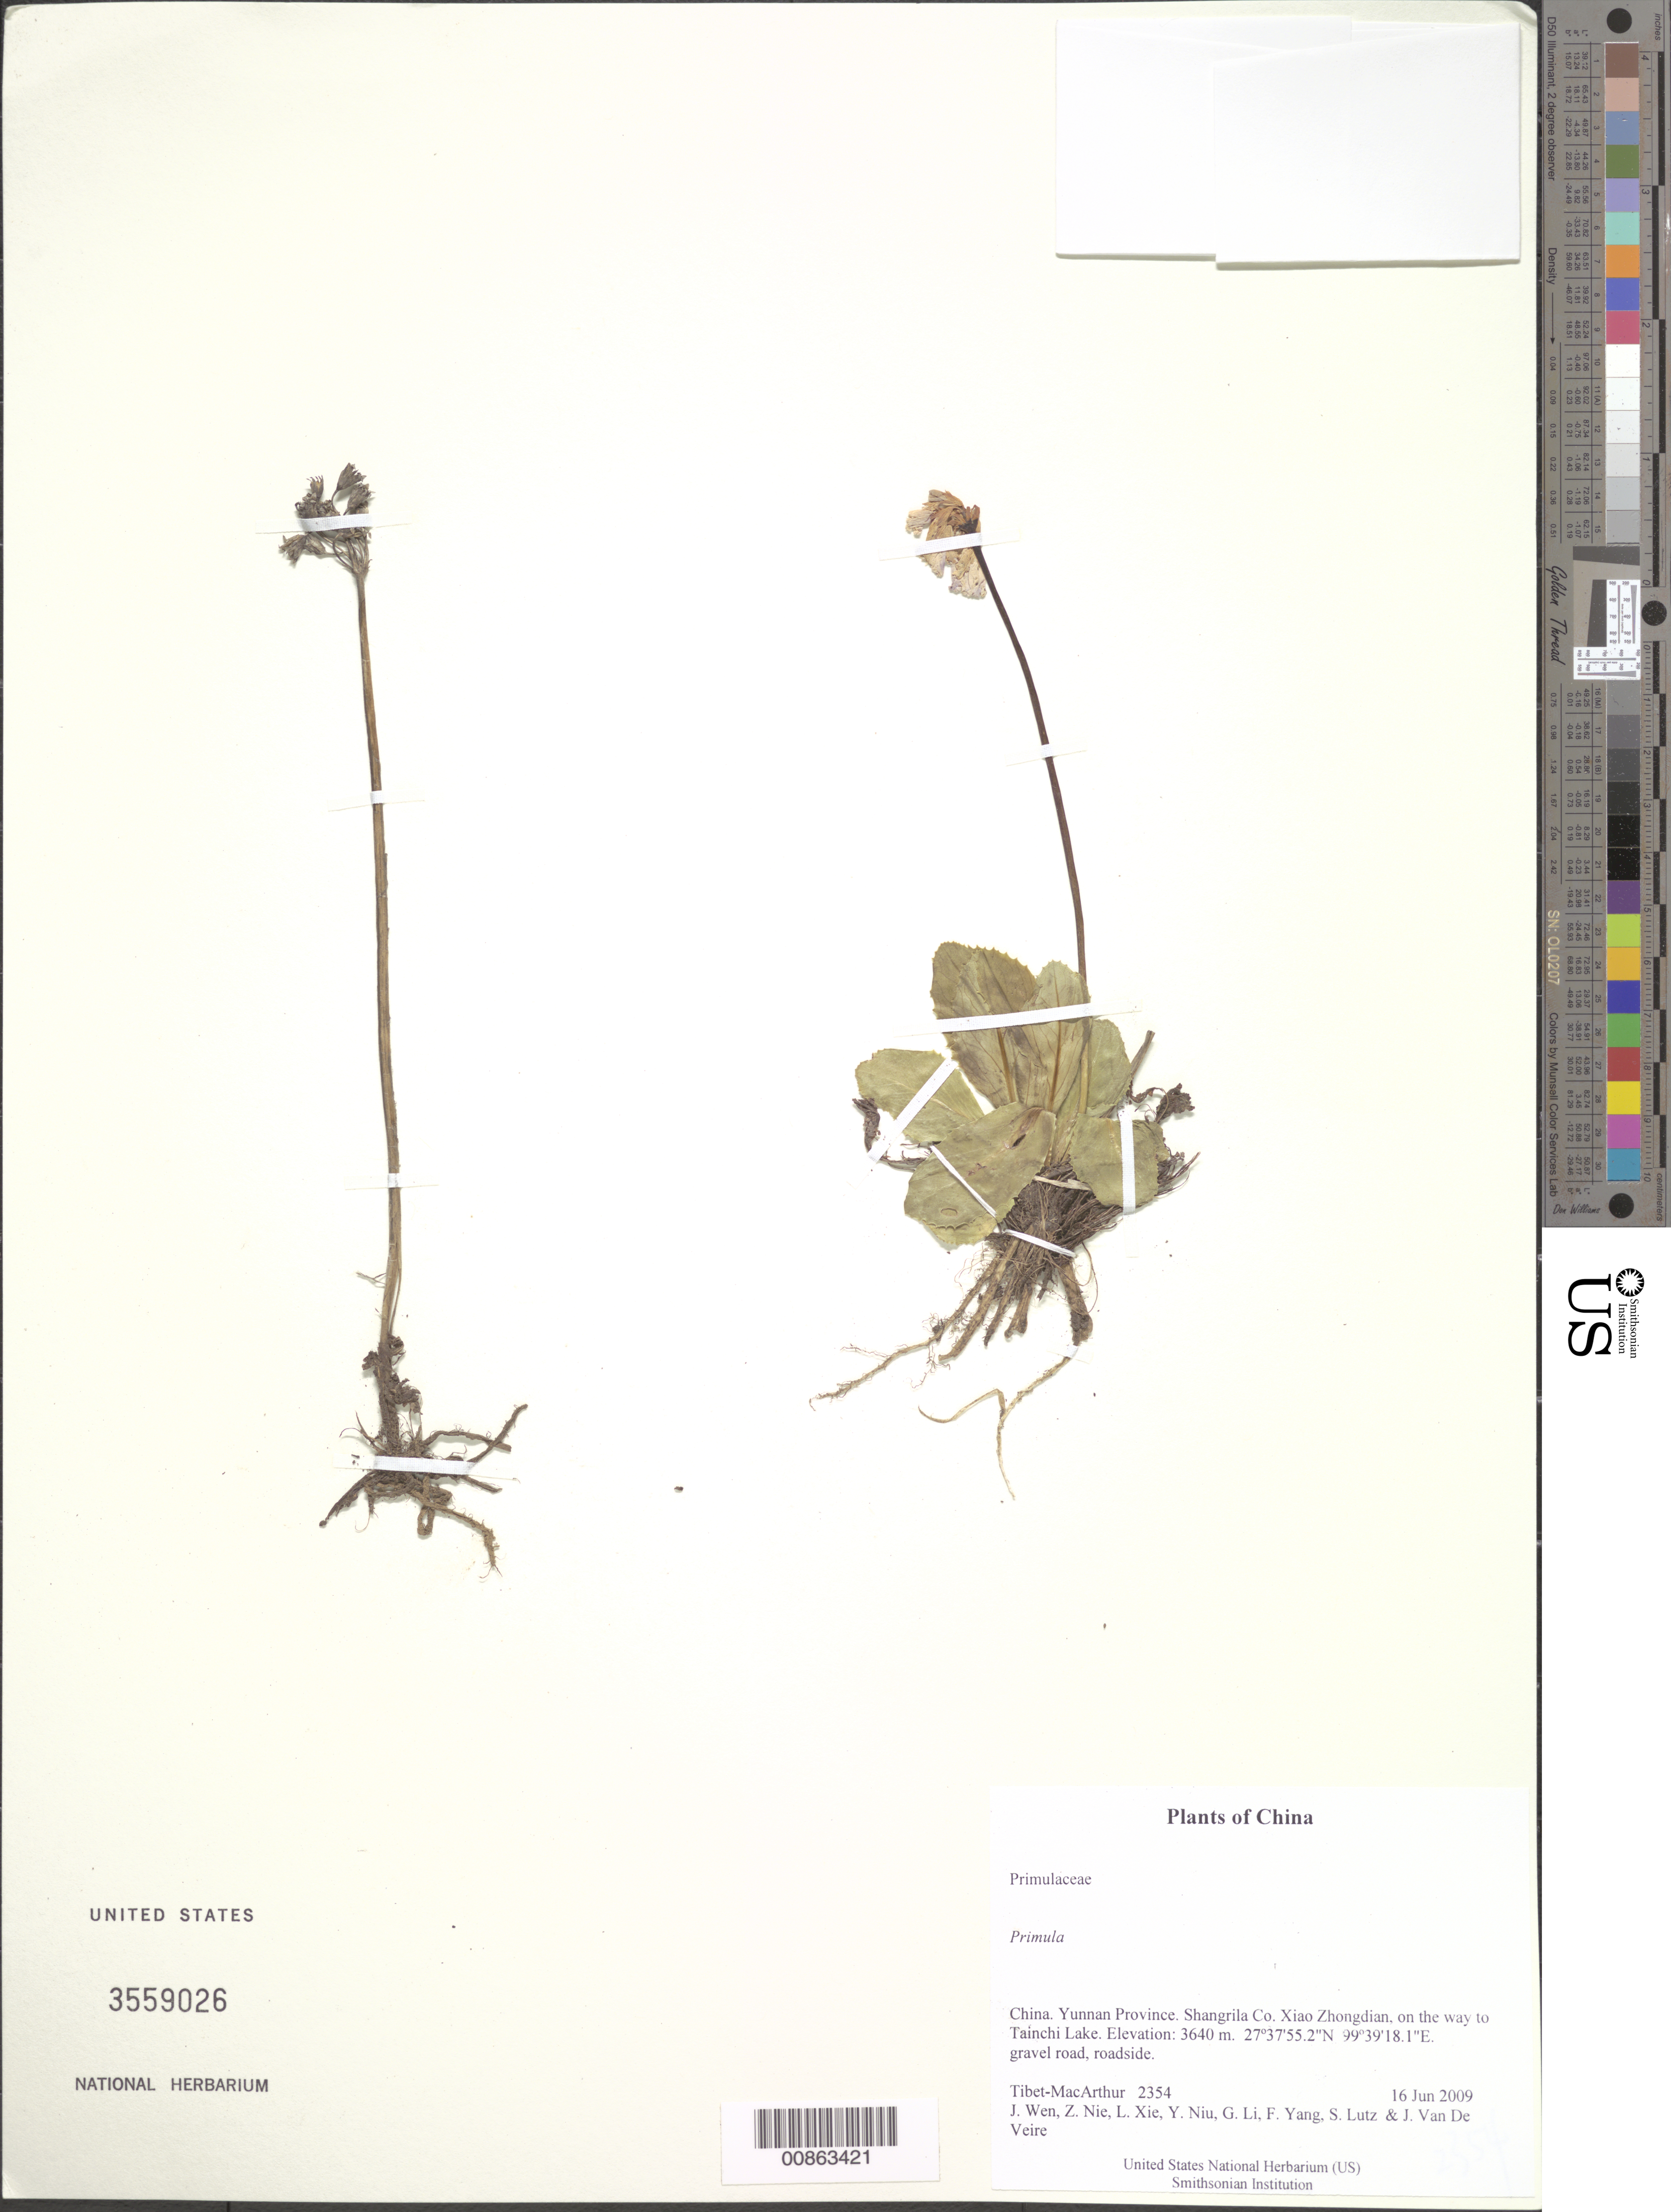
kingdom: Plantae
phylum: Tracheophyta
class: Magnoliopsida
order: Ericales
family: Primulaceae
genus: Primula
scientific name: Primula sp.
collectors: Tibet-MacArthur, J. Wen, Z. Nie, L. Xie, Y. Niu, G. Li, F. Yang, S. Lutz & J. Van De Veire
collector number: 2354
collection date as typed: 16 Jun 2009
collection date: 2009-06-16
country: China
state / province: Yunnan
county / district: Shangrila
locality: Xiao Zhongdian, on the way to Tainchi Lake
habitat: gravel road, roadside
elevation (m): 3640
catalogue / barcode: US 3559026